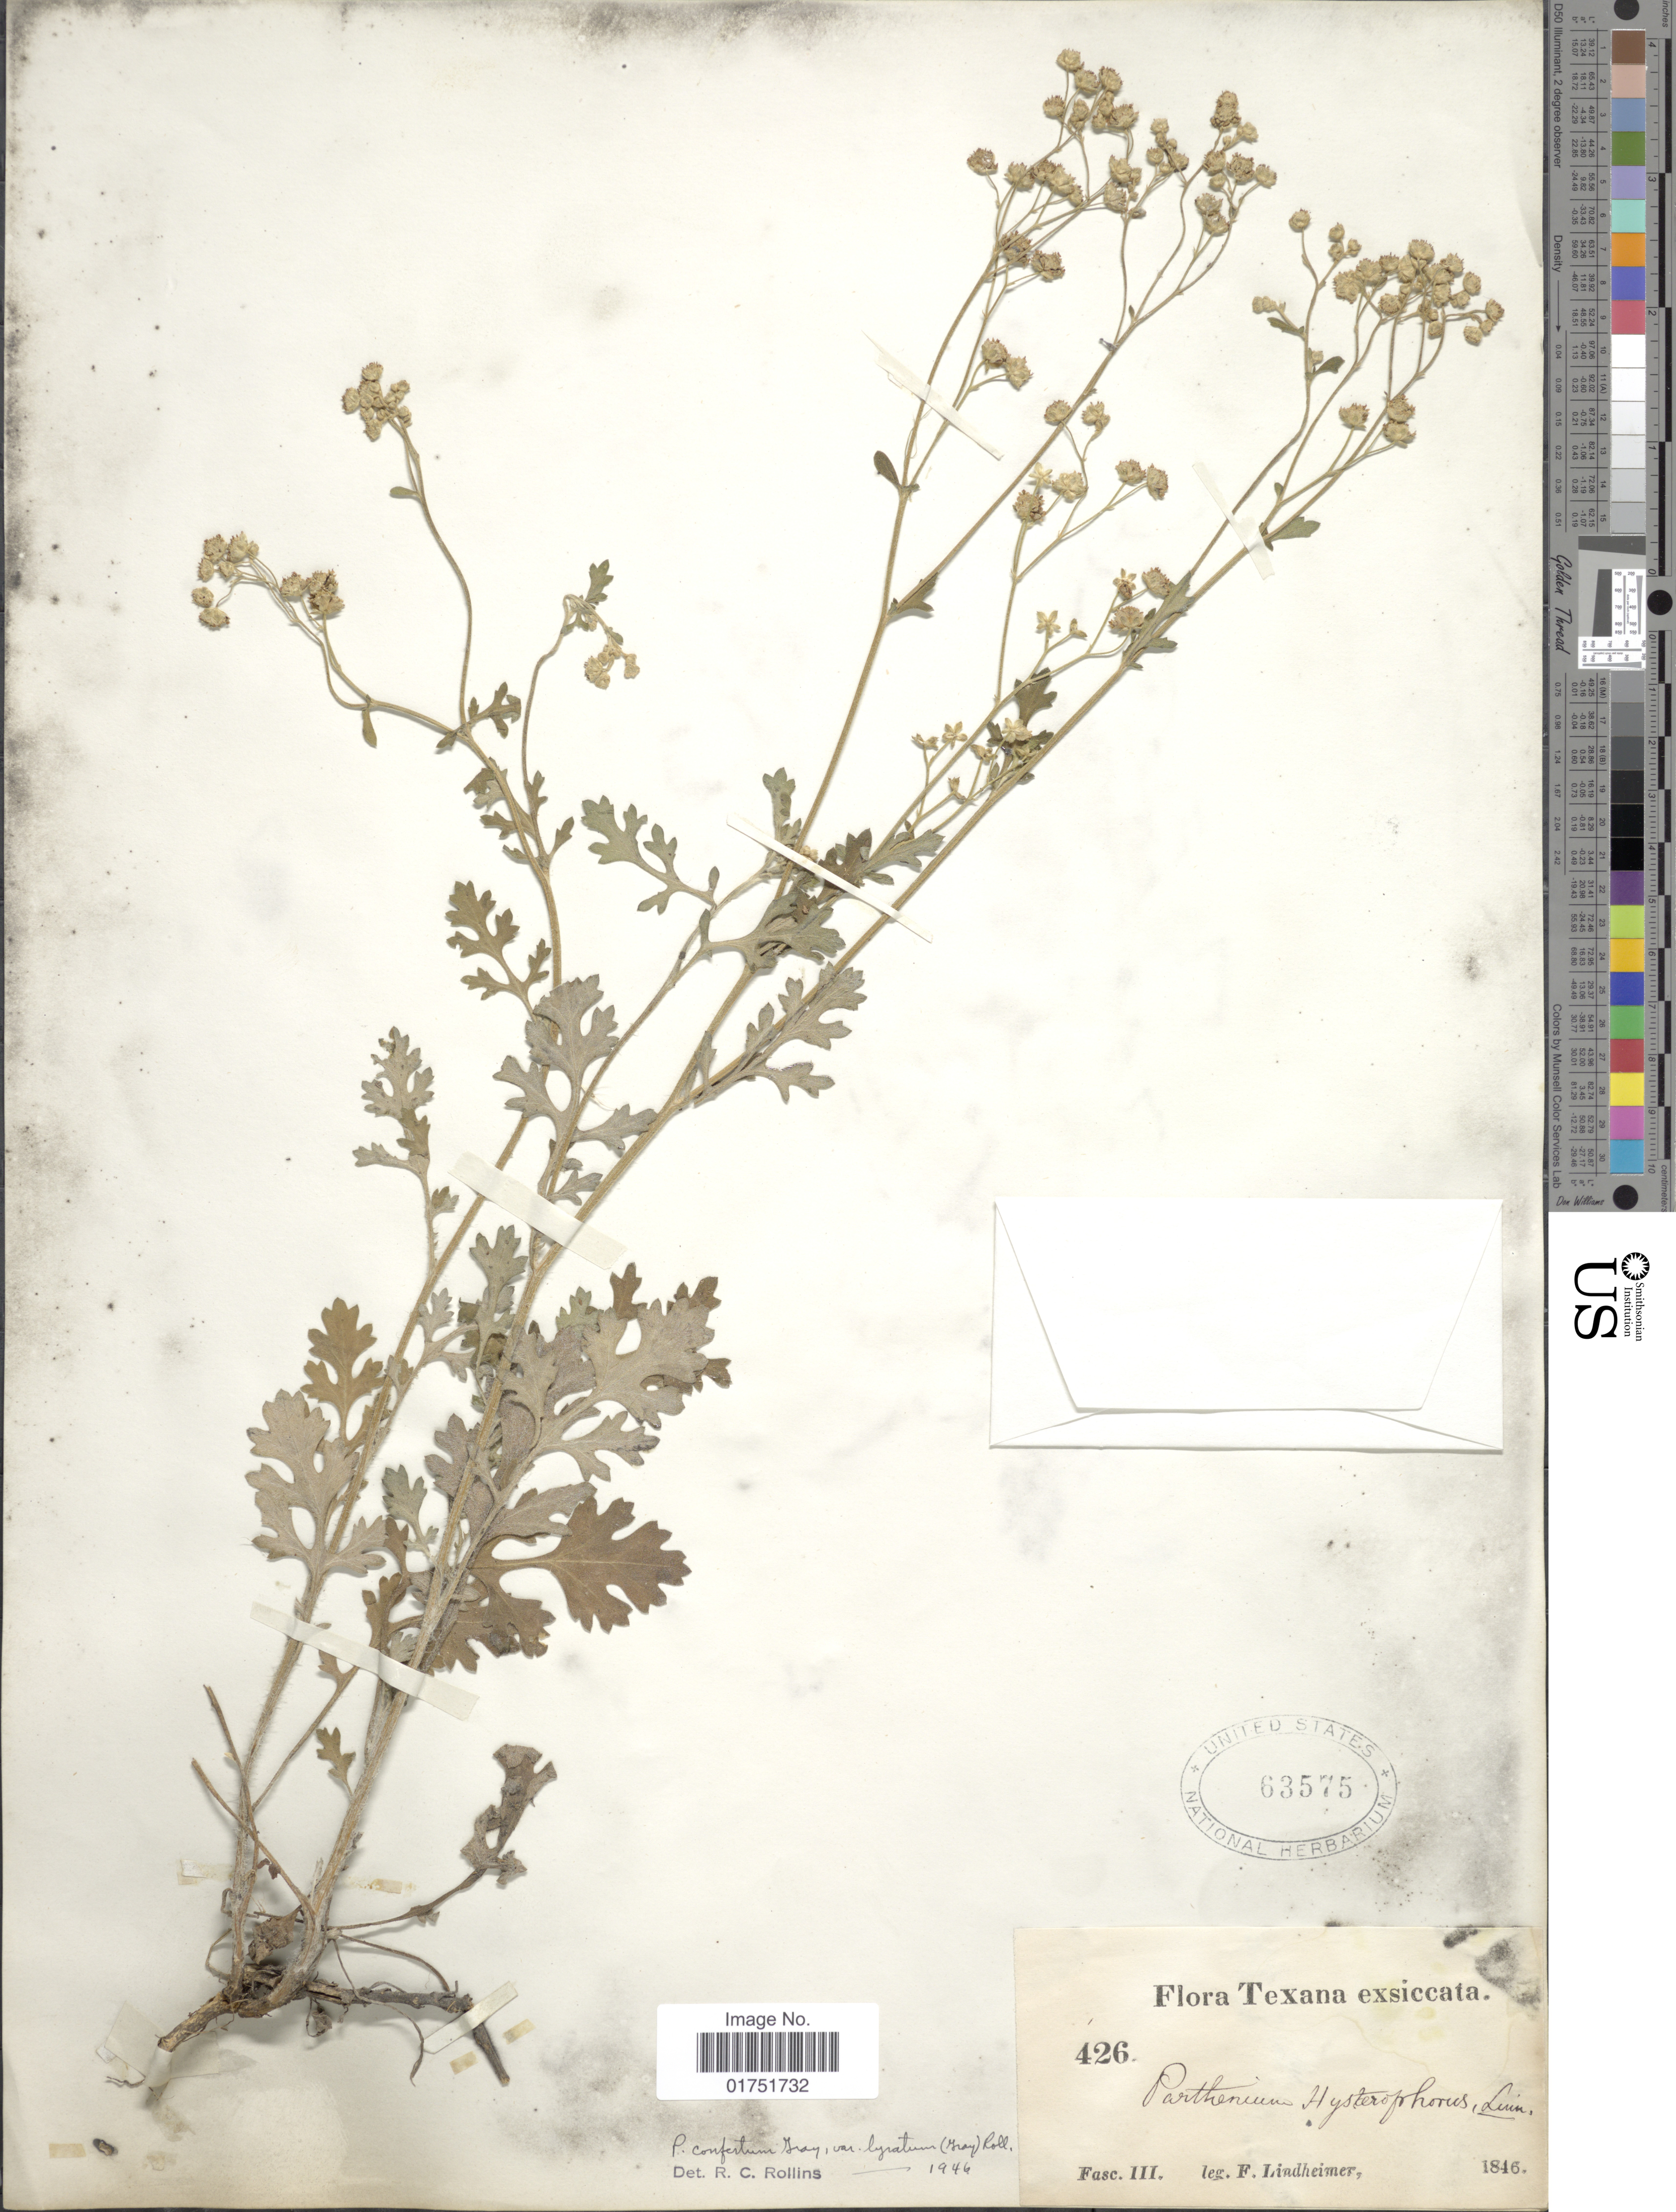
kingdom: Plantae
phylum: Tracheophyta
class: Magnoliopsida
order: Asterales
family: Asteraceae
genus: Parthenium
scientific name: Parthenium confertum var. lyratum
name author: (A. Gray) Rollins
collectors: F. J. Lindheimer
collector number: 426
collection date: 1846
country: United States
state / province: Texas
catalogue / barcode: US 63575